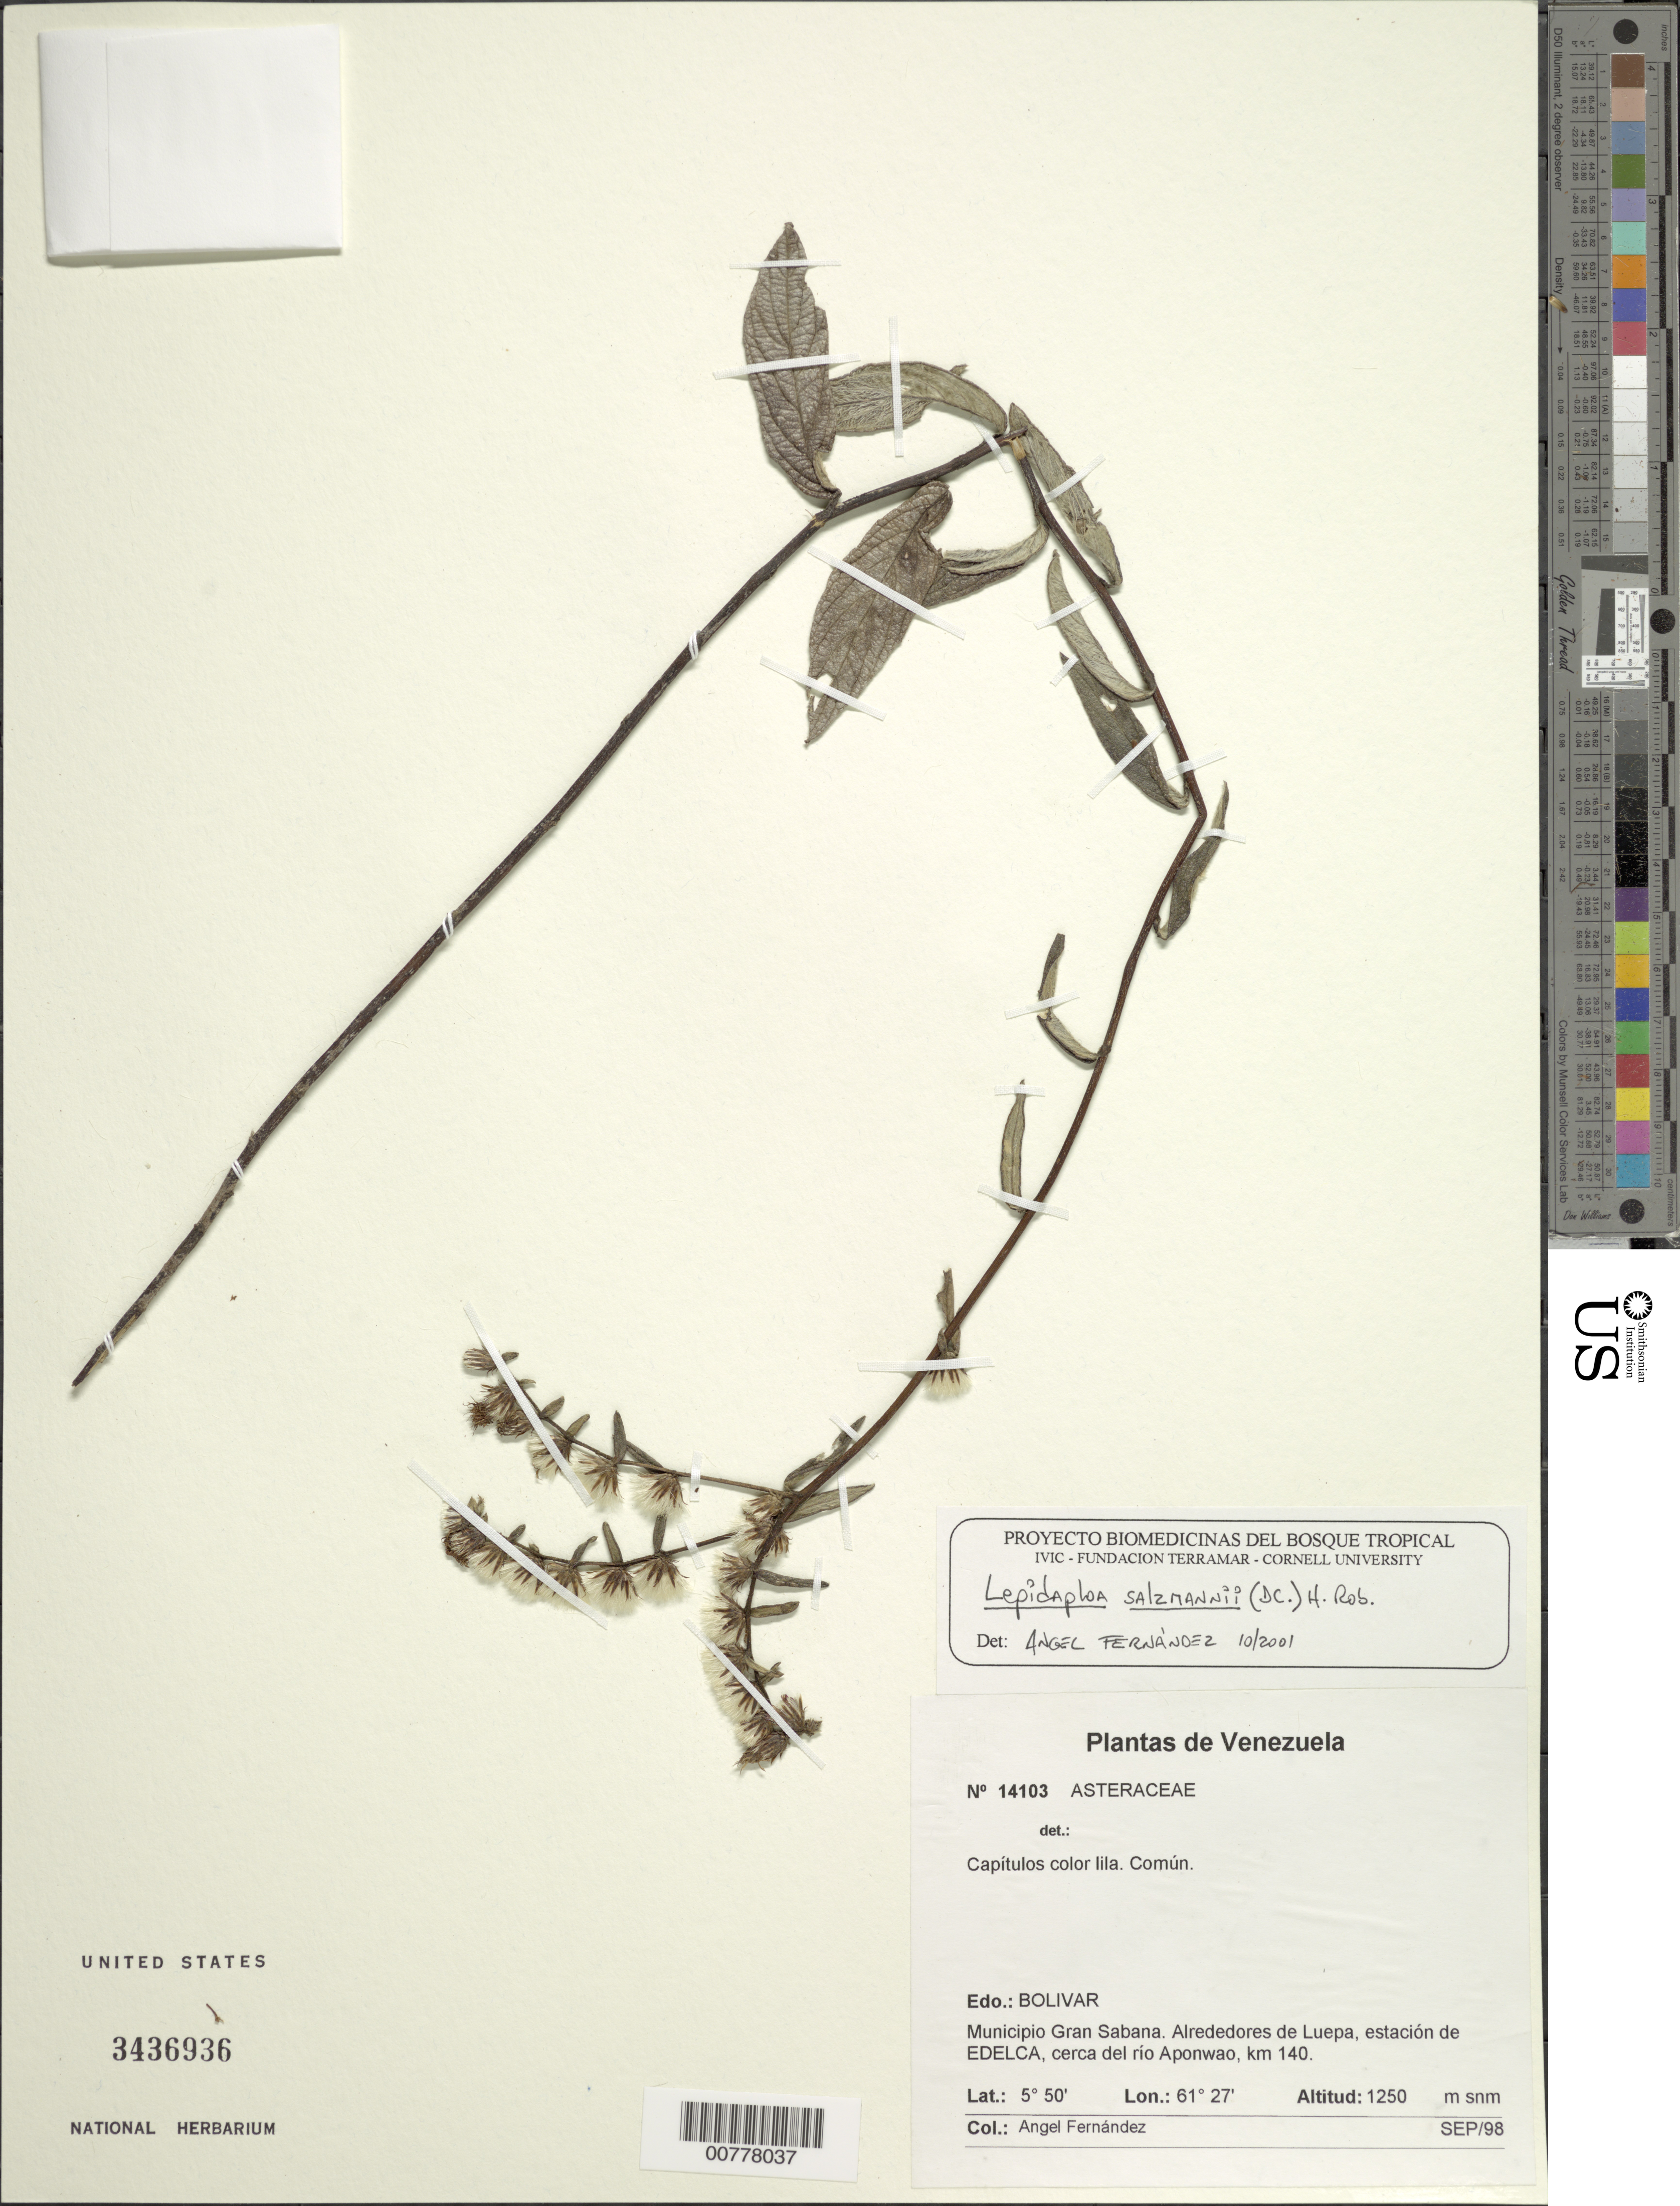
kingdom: Plantae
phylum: Tracheophyta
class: Magnoliopsida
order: Asterales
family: Asteraceae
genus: Lepidaploa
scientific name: Lepidaploa salzmannii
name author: (DC.) H. Rob.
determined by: Fernández, A.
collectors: A. Fernández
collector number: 14103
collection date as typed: Sep-98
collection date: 1998-09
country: Venezuela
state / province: Bolívar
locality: Mun. Gran Sabana, Luepa, estacion de EDELCA, cerca del Aponwao, km 140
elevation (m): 1250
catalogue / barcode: US 3436936